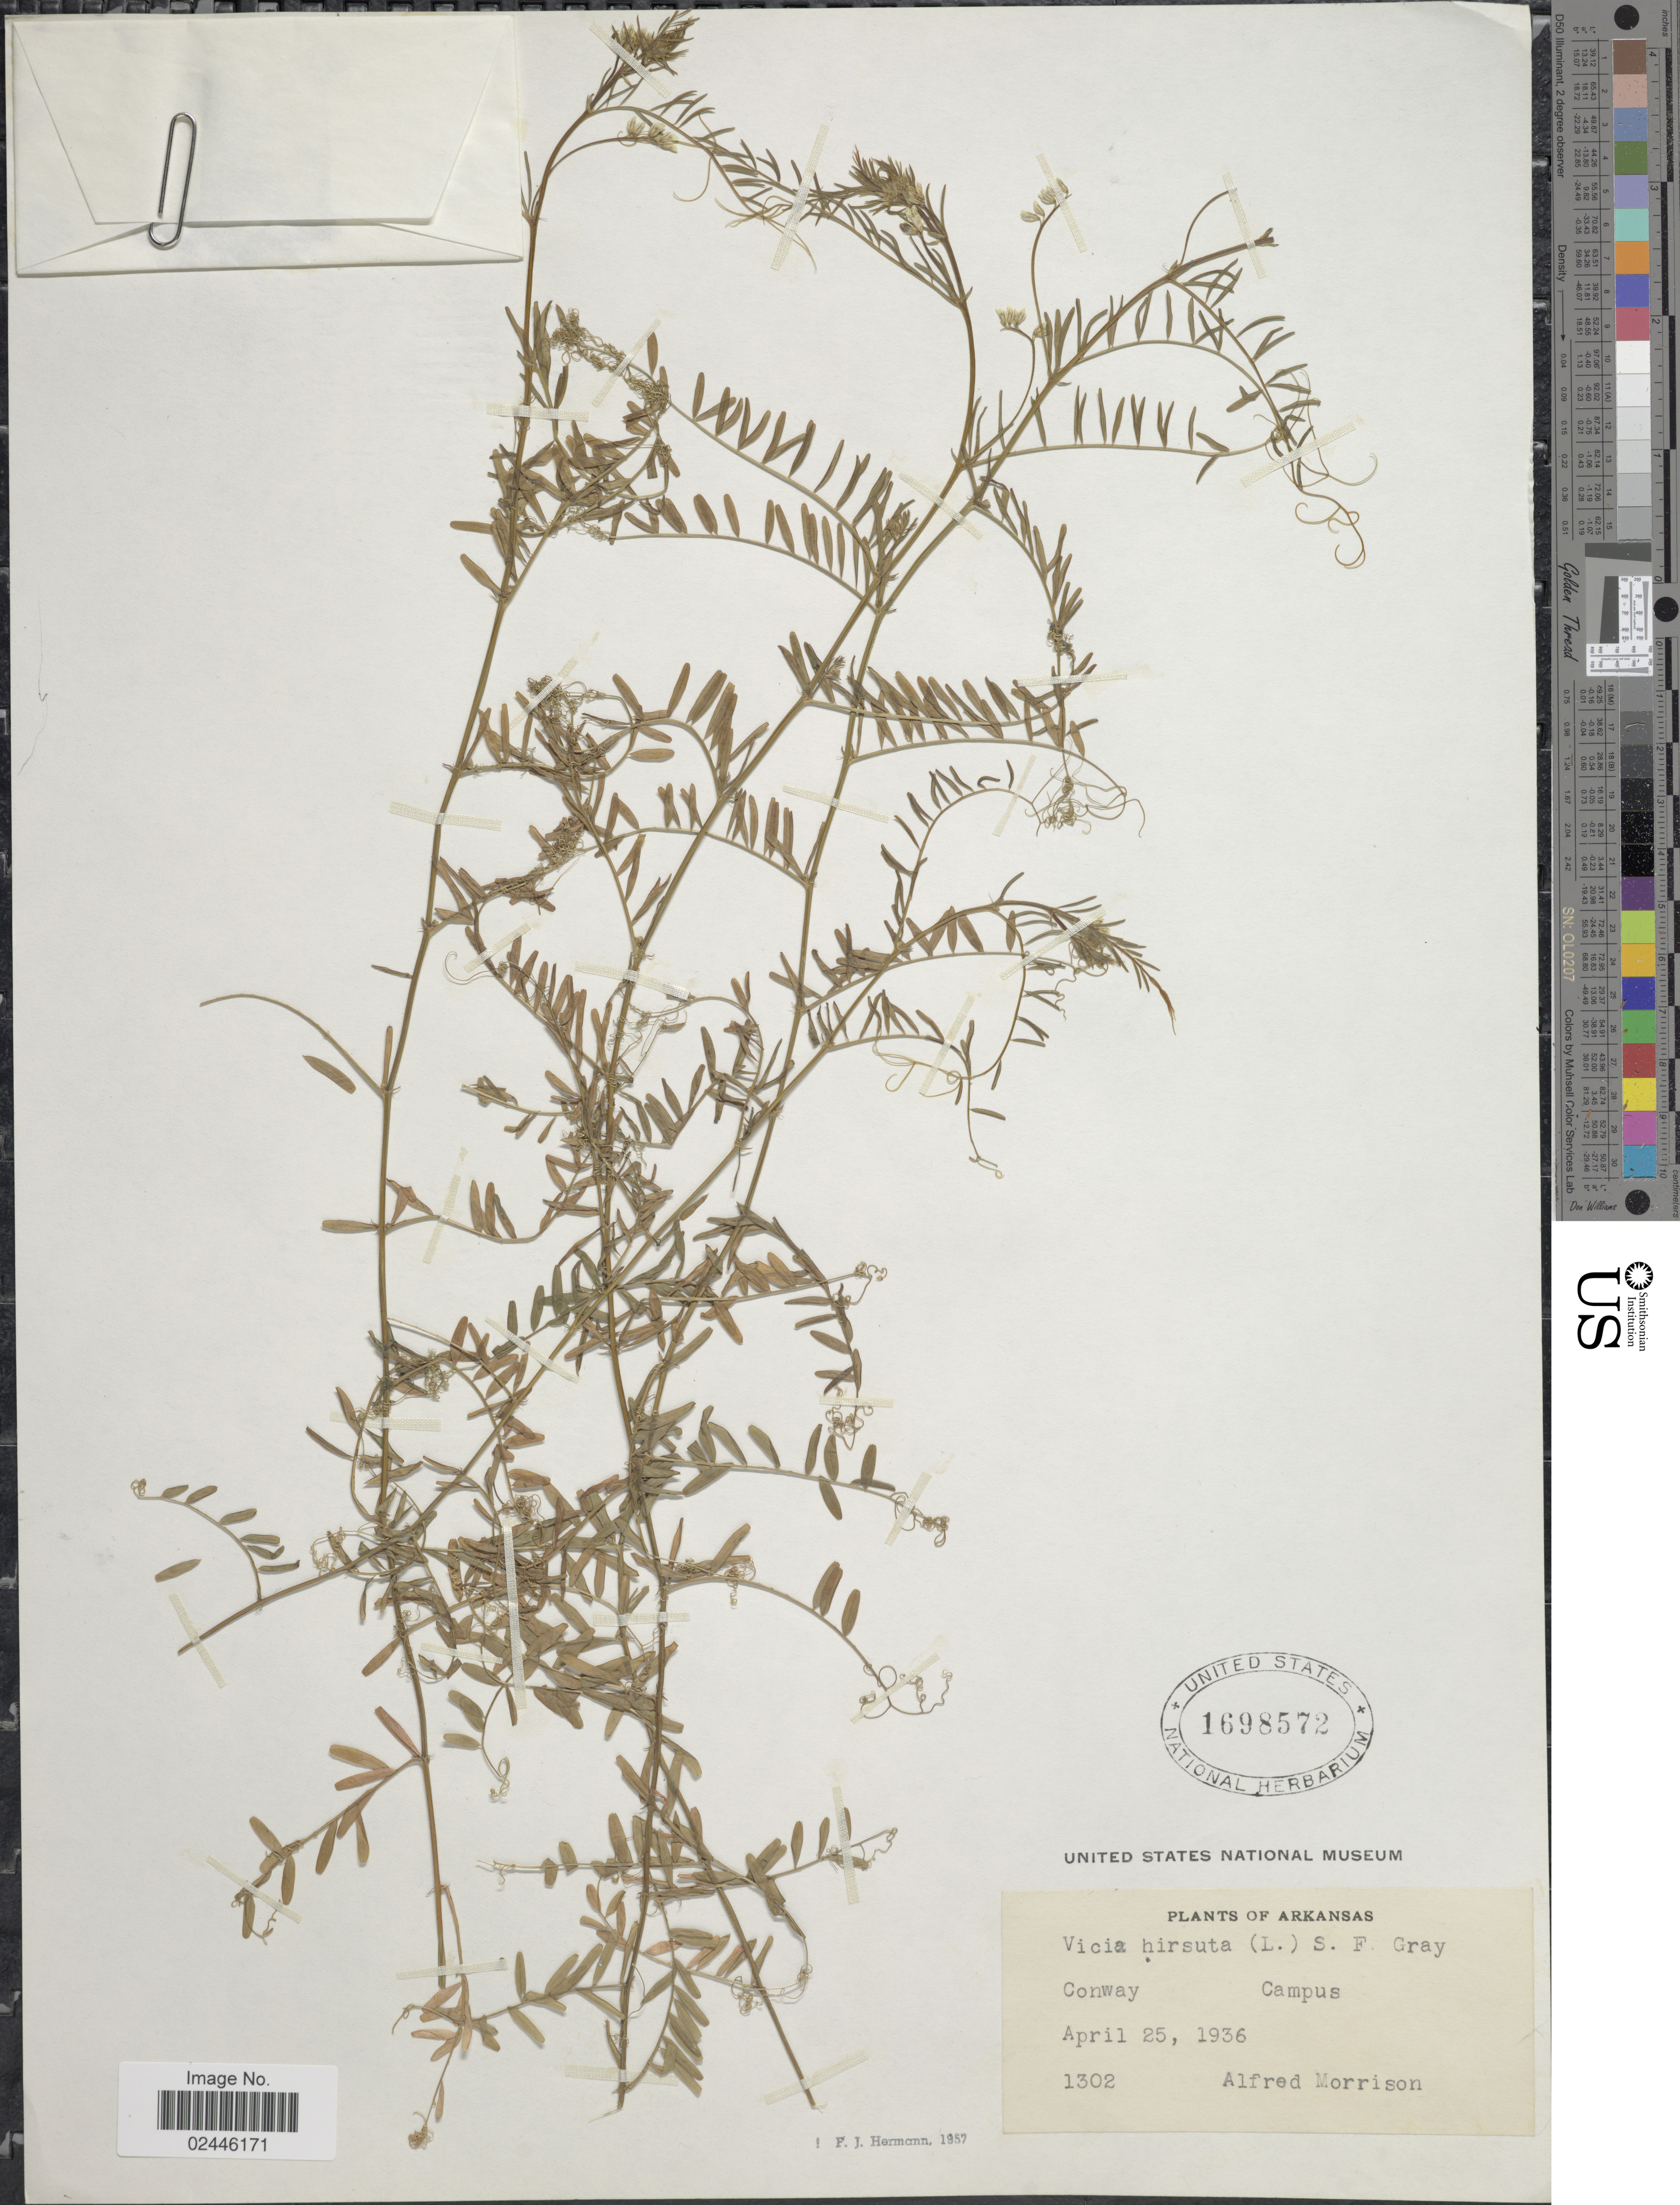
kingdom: Plantae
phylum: Tracheophyta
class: Magnoliopsida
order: Fabales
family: Fabaceae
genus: Vicia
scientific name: Vicia hirsuta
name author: (L.) A. Gray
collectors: A. Morrison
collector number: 1302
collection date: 1936-04-25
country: United States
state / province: Arkansas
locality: Conway Campus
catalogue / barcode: US 1698572